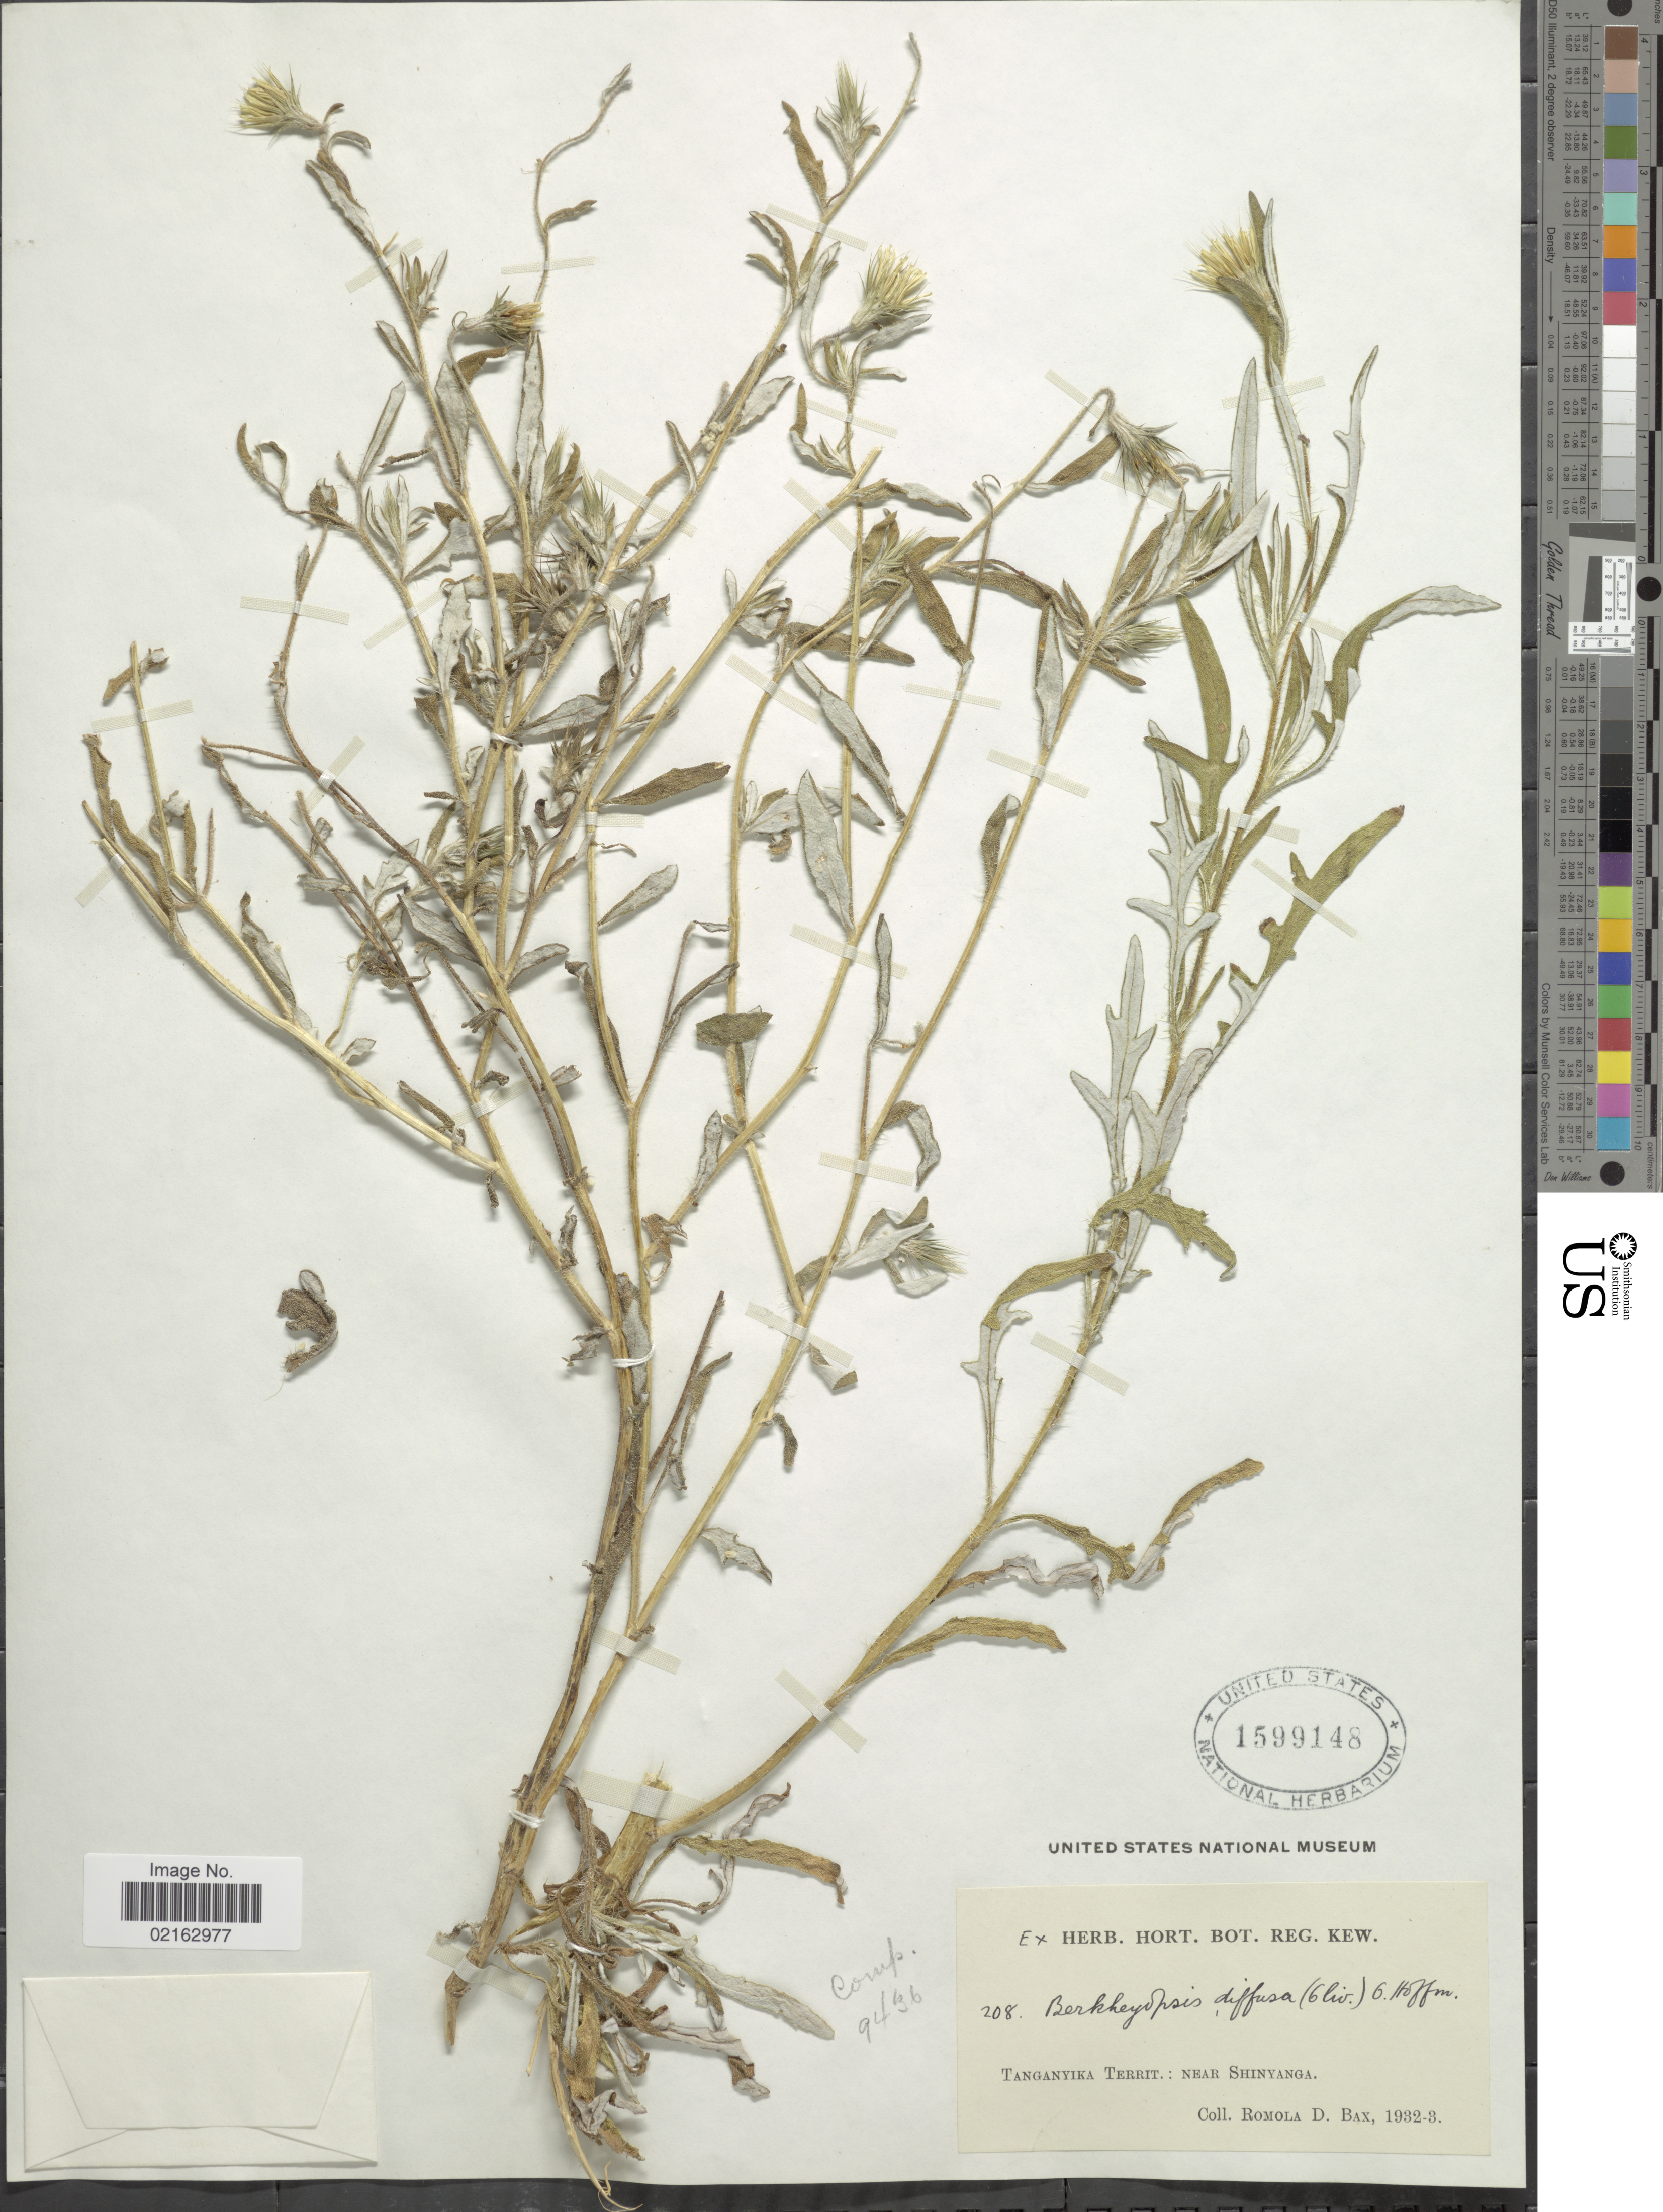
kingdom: Plantae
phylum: Tracheophyta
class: Magnoliopsida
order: Asterales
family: Asteraceae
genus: Hirpicium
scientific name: Hirpicium diffusum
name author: (O. Hoffm.) Roessler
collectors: R. Bax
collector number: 208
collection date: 1932/1933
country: Tanzania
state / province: Shinyanga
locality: Tanganyika Territ.: near Shinyanga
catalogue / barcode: US 1599148